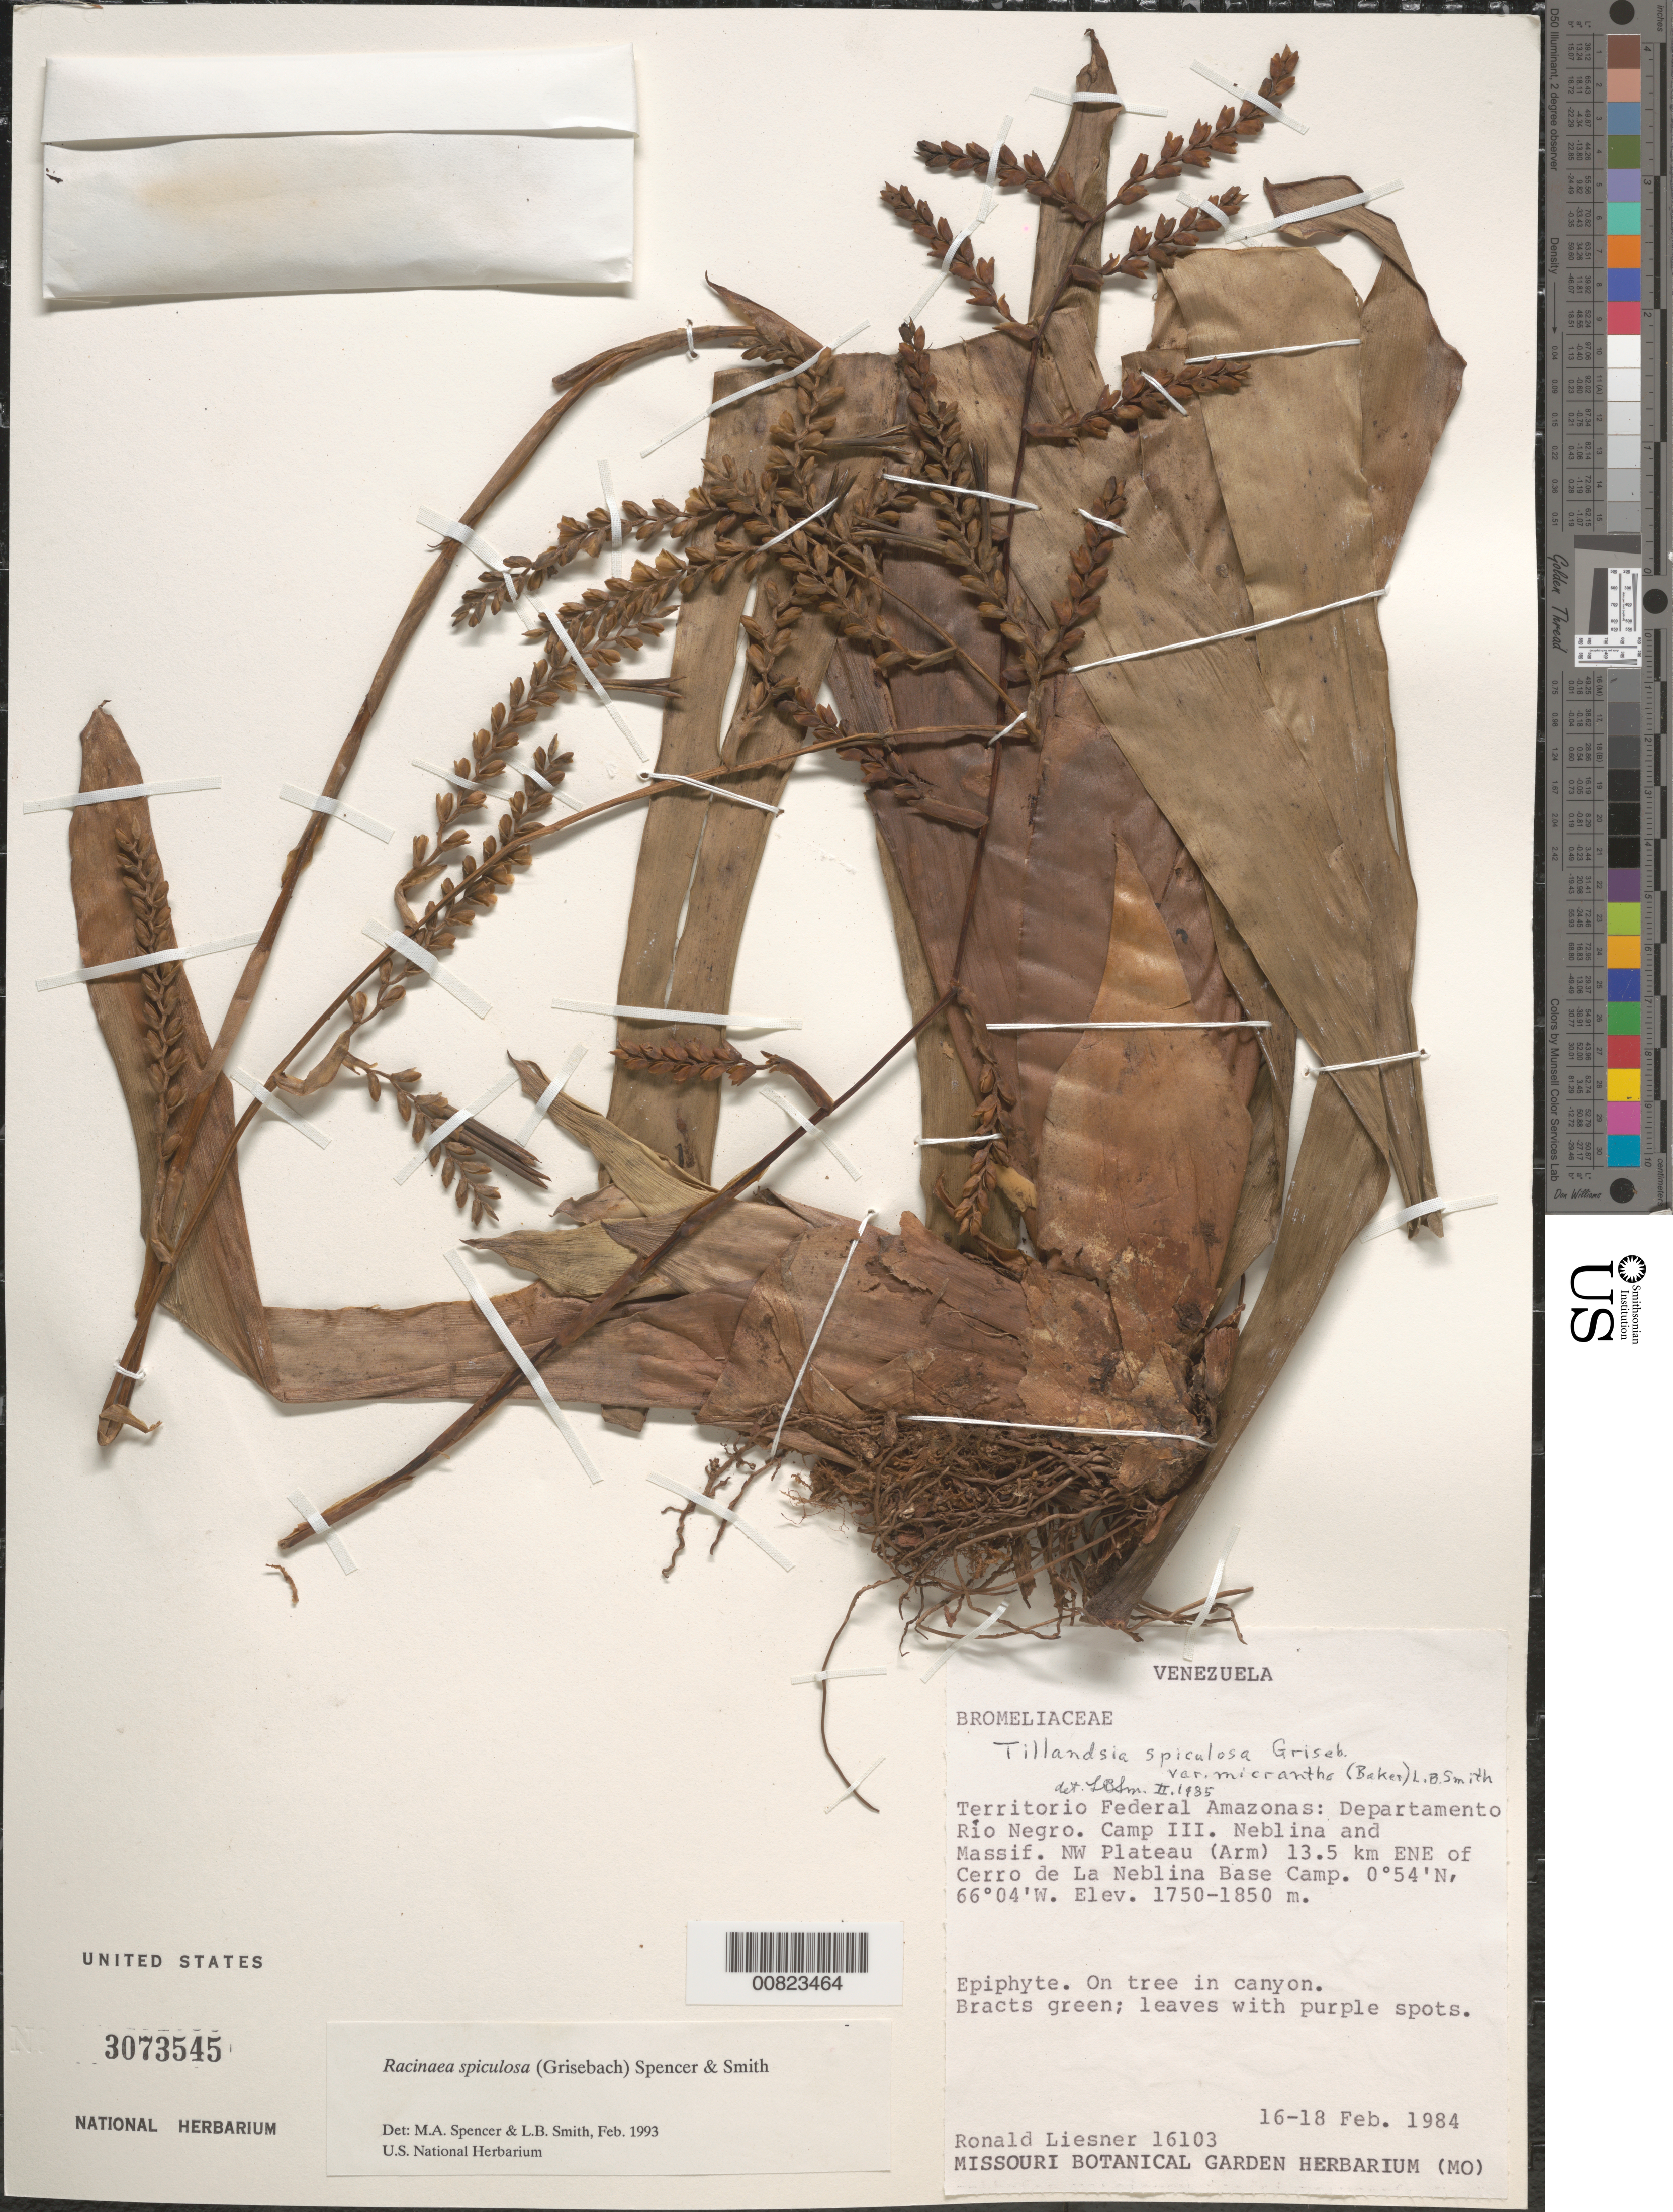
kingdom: Plantae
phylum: Tracheophyta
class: Liliopsida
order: Poales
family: Bromeliaceae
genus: Racinaea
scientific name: Racinaea spiculosa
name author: (Griseb.) M.A. Spencer & L.B. Sm.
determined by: Spencer, M. A.; Smith, L. B.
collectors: R. L. Liesner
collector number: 16103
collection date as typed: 16-Feb-84 to 18-Feb-84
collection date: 1984-02-16/1984-02-18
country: Venezuela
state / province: Amazonas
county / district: Río Negro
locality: Cerro de La Neblina Base Camp, Camp III, Neblina & Massif, NW Plateau, 13.5 km ENE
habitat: On tree in canyon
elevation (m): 1750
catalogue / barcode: US 3073545